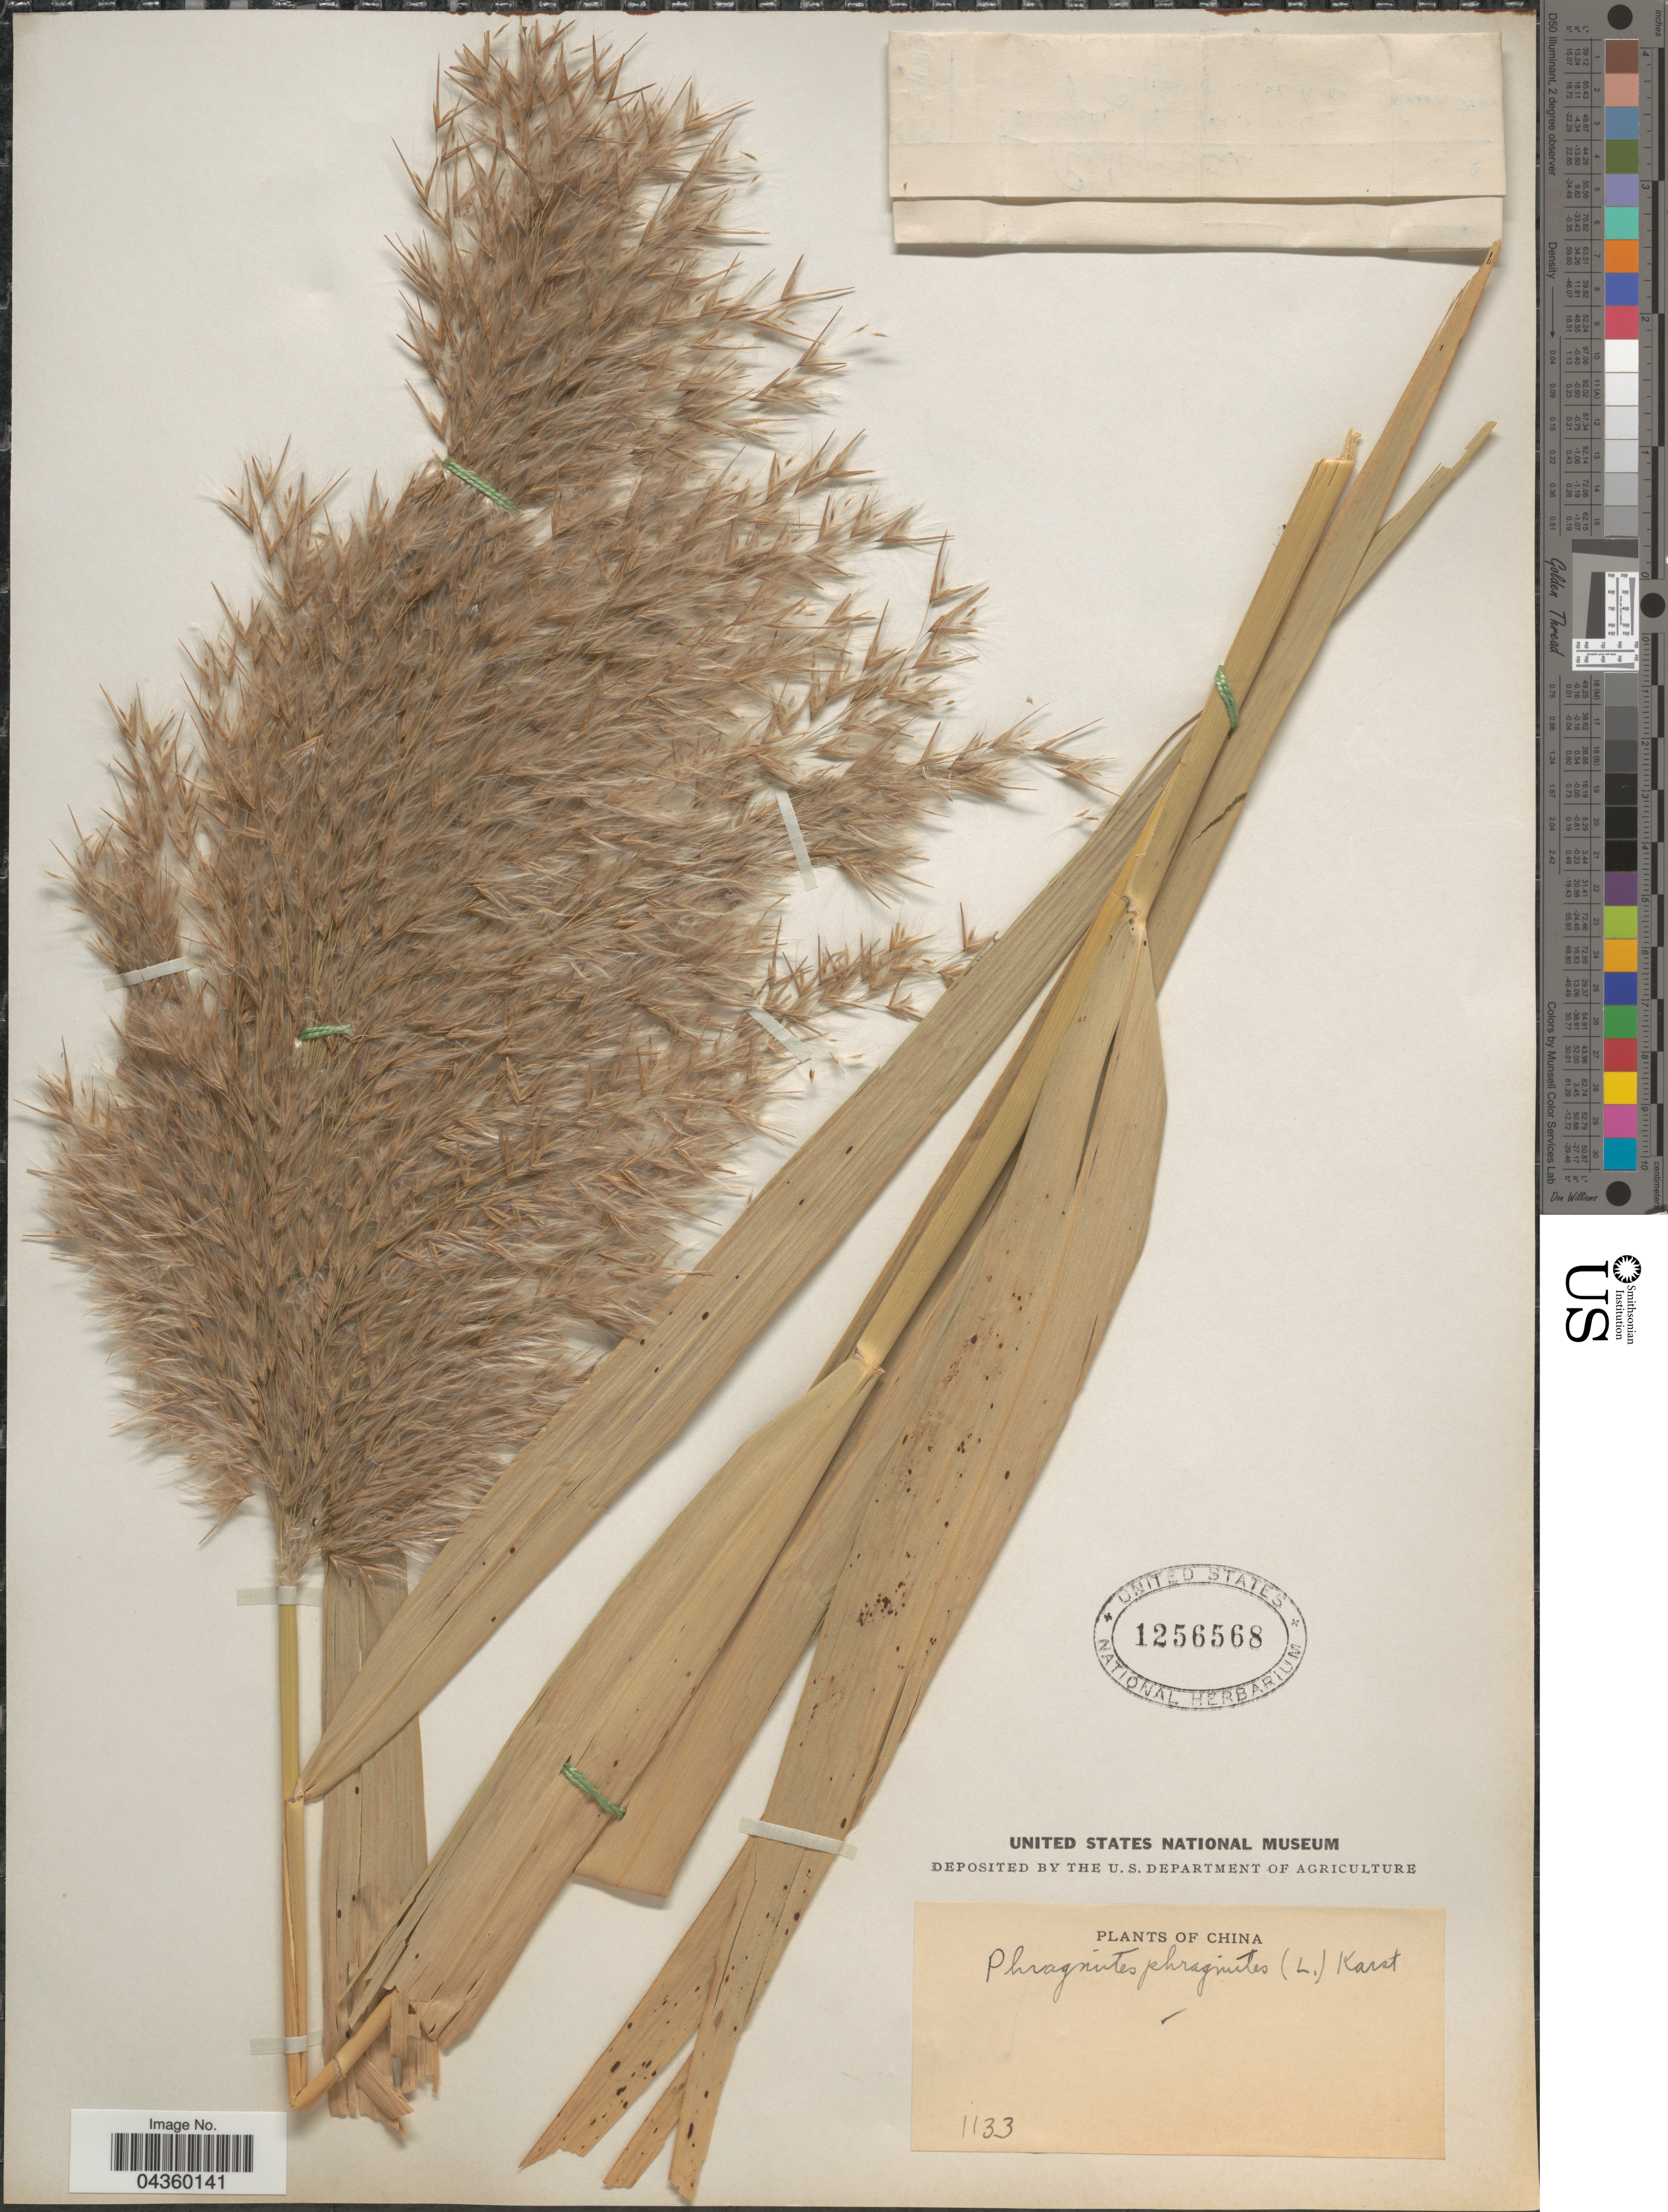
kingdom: Plantae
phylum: Tracheophyta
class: Liliopsida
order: Poales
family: Poaceae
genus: Phragmites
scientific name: Phragmites australis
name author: (Cav.) Trin. ex Steud.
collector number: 1133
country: China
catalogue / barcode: US 1256568